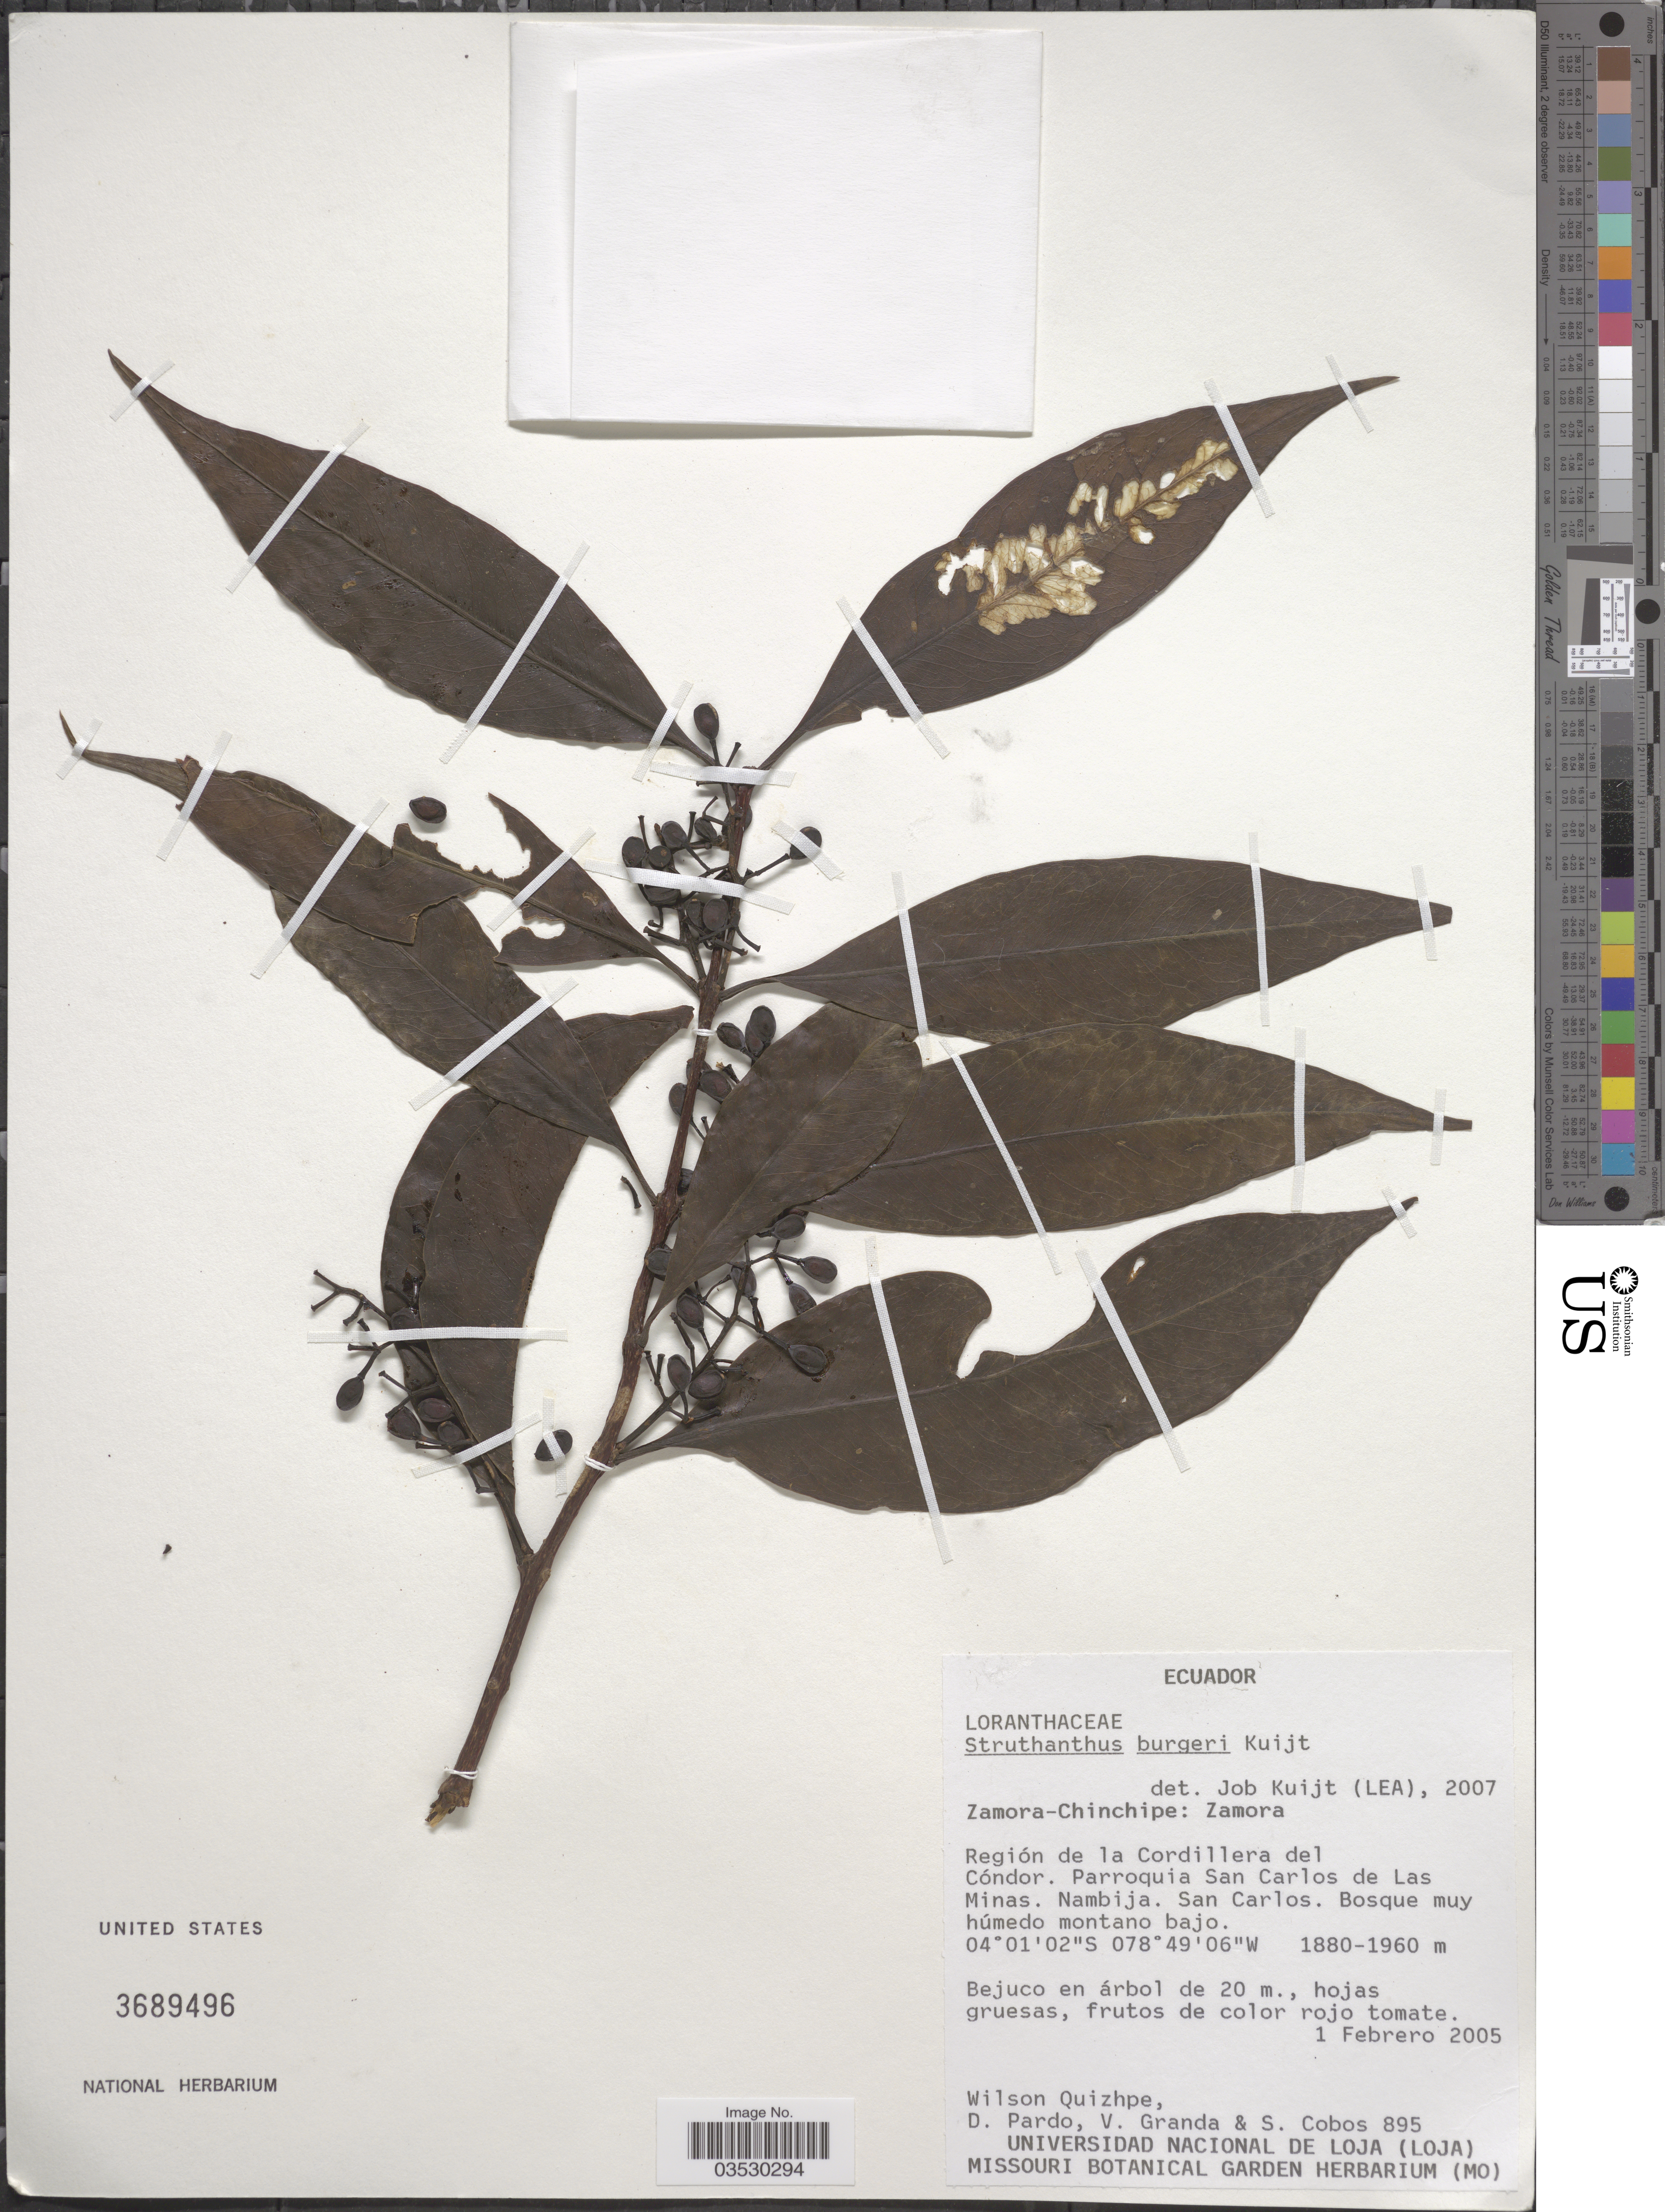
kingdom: Plantae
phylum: Tracheophyta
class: Magnoliopsida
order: Santalales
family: Loranthaceae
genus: Struthanthus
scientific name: Struthanthus burgeri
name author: Kuijt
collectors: W. Quizhpe, D. Pardo, V. Granda & S. Cobos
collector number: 895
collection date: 2005-02-01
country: Ecuador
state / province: Zamora-Chinchipe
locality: Zamora. Región de la Cordillera del Cóndor. Parroquia San Carlos de Las Minas. Nambija. San Carlos.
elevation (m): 1880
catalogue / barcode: US 3689496